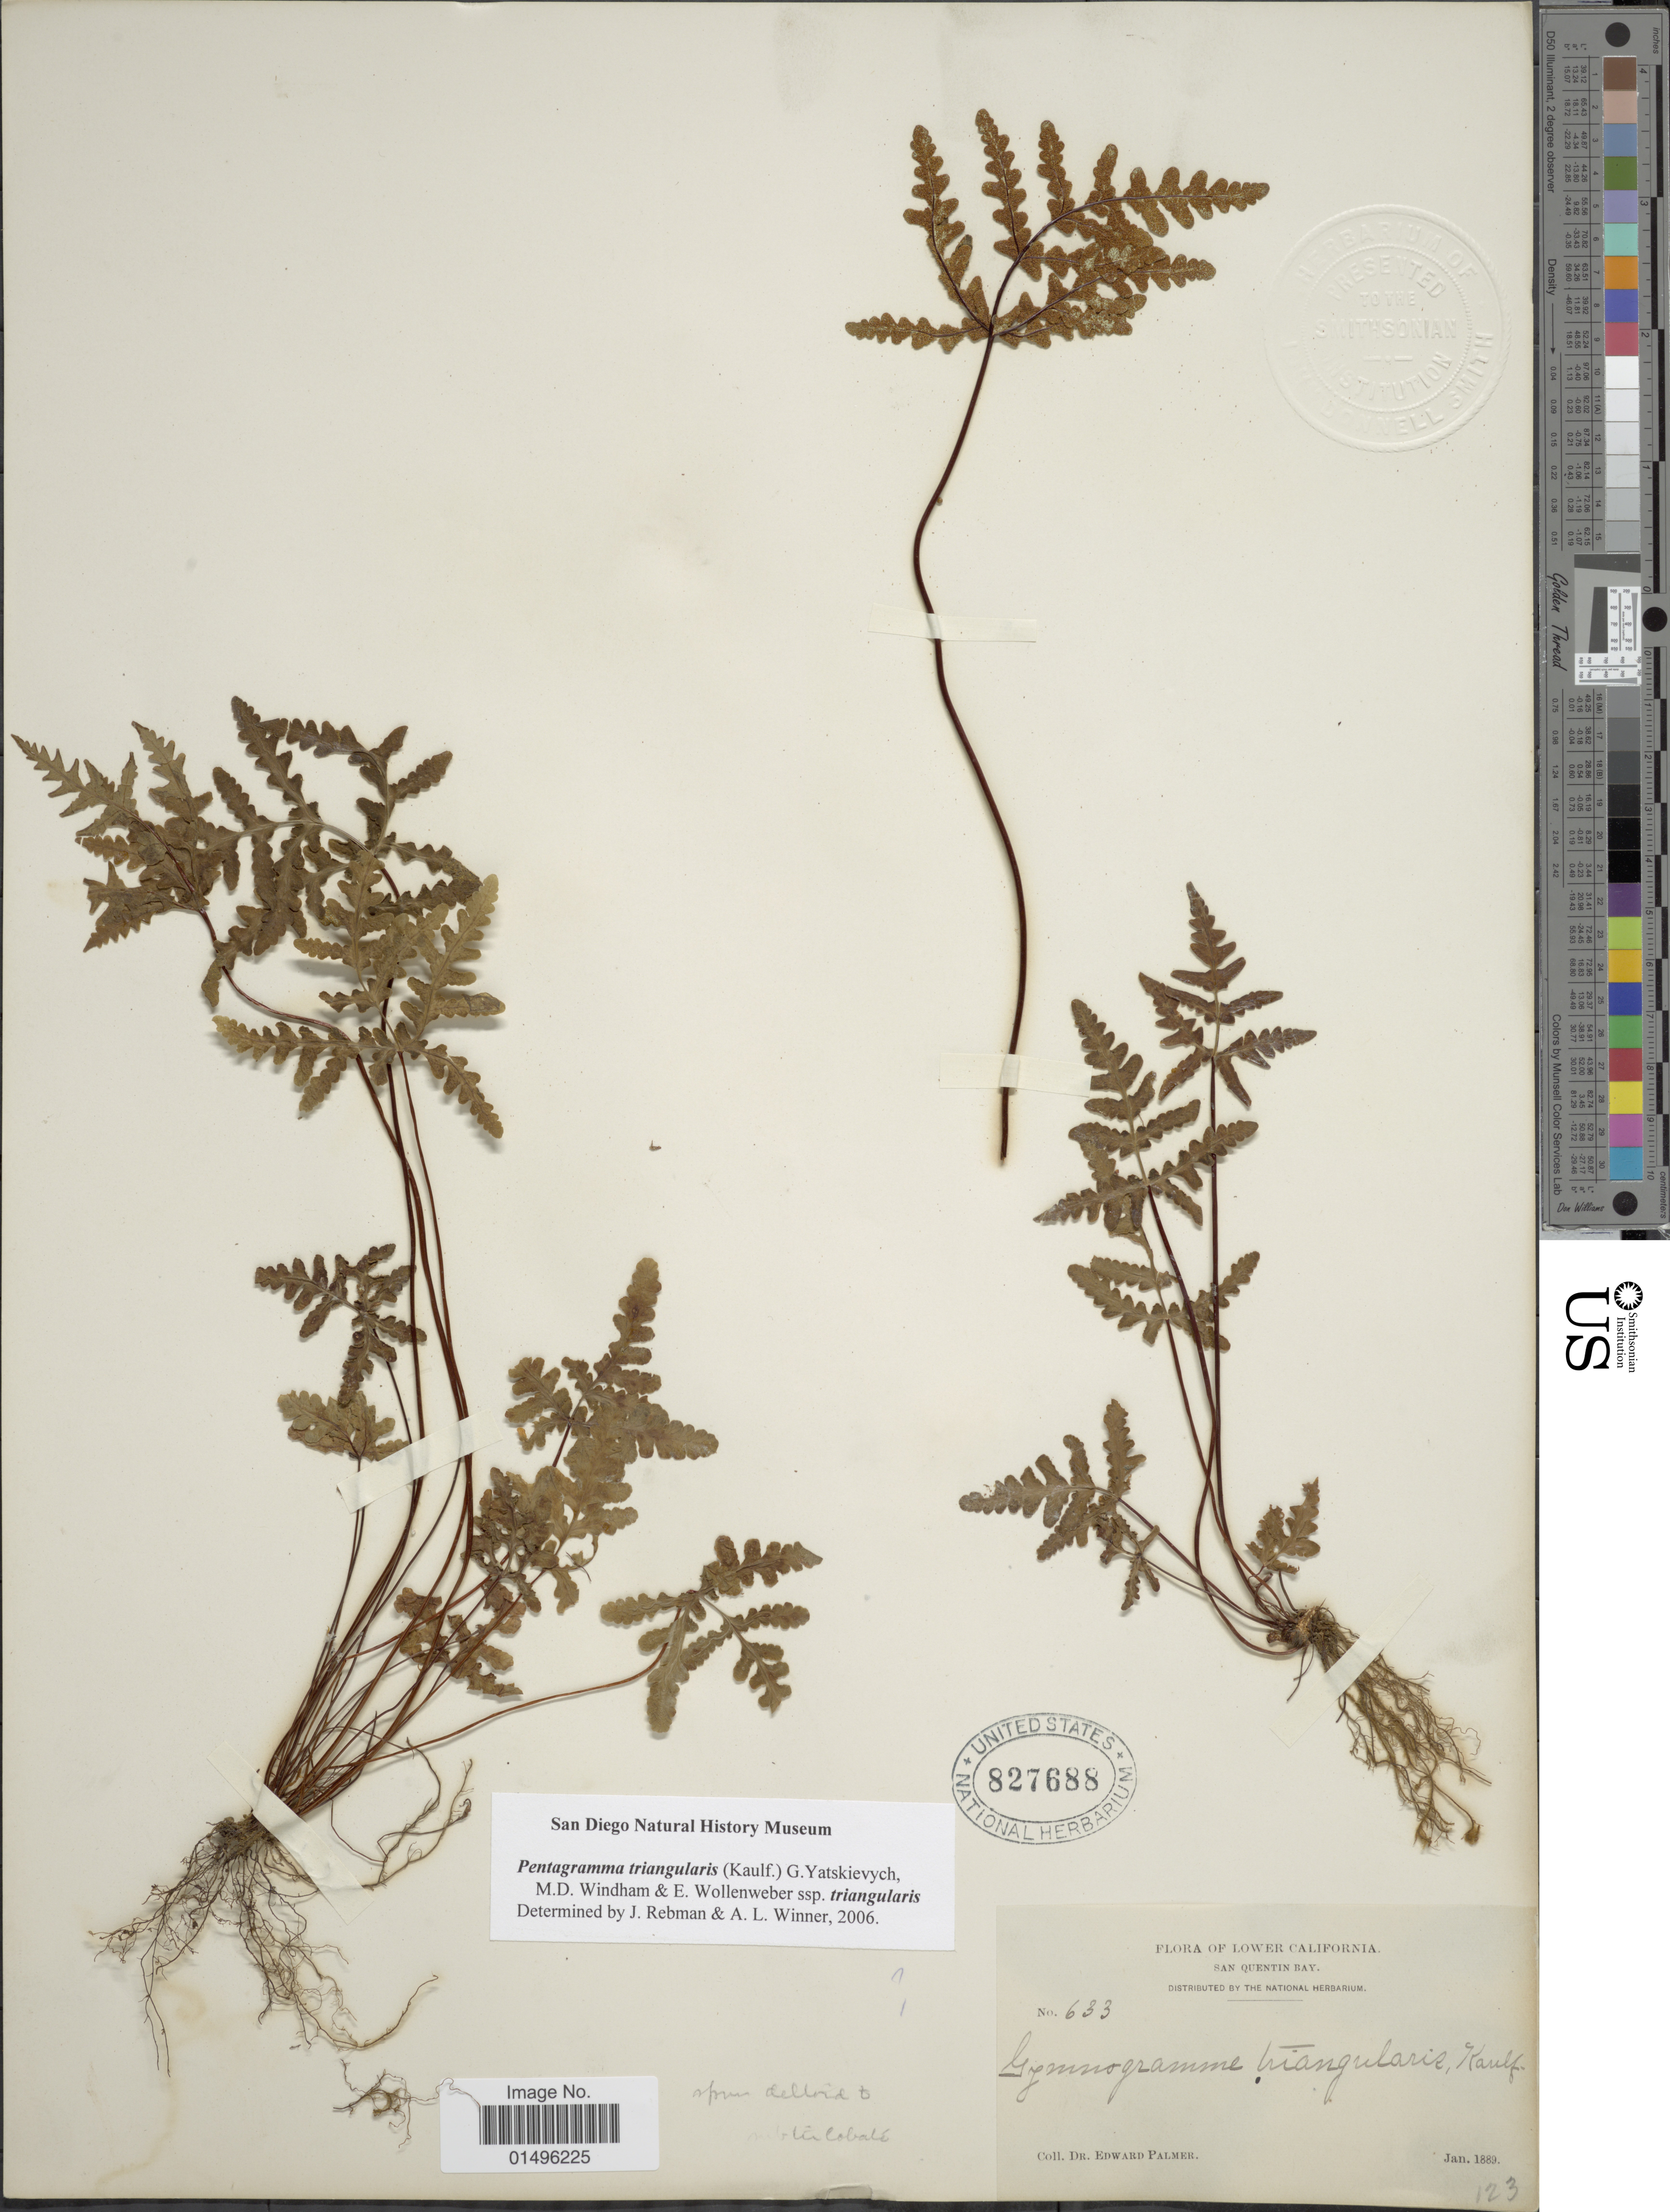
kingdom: Plantae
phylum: Tracheophyta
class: Polypodiopsida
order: Polypodiales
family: Pteridaceae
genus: Pentagramma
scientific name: Pentagramma triangularis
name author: (Kaulf.) Yatsk. et al.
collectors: E. Palmer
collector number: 633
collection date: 1889-01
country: Mexico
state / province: Baja California Norte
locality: Lower California, San Quentin Bay.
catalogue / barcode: US 827688